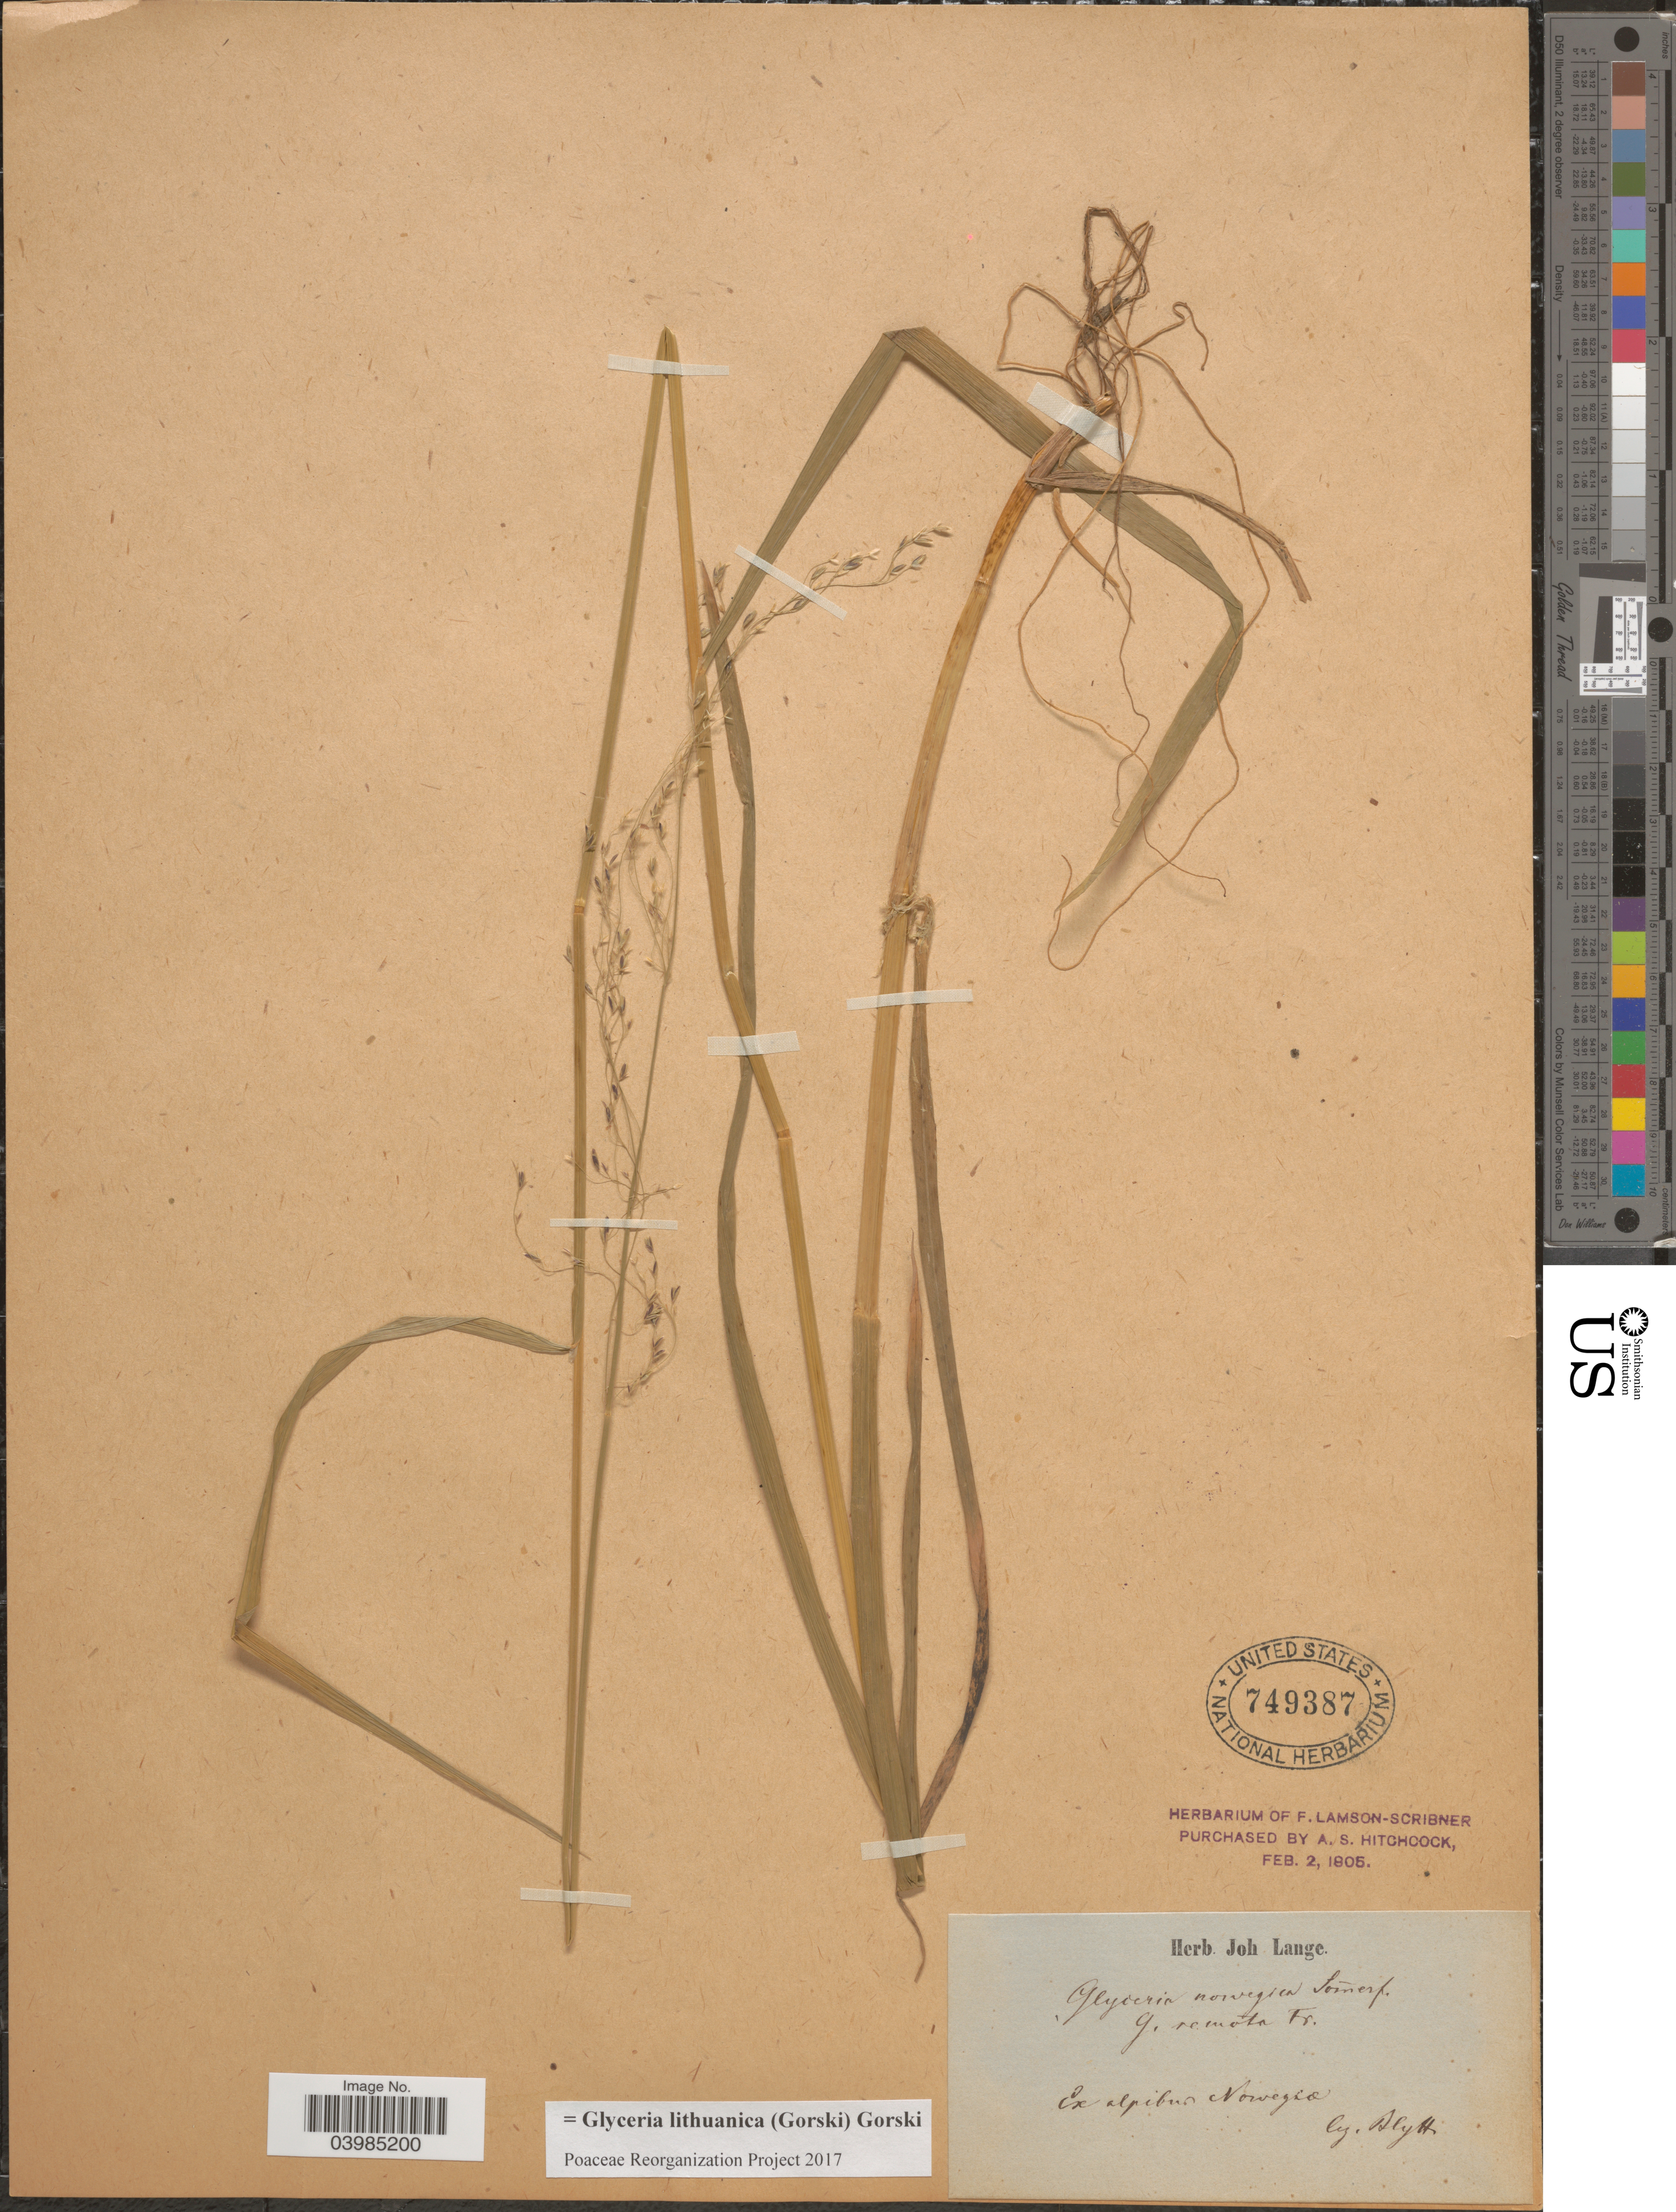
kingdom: Plantae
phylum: Tracheophyta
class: Liliopsida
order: Poales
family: Poaceae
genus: Glyceria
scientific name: Glyceria lithuanica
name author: (Gorski) Gorski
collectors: Blytt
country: Norway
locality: Ex alpibus Norwegia.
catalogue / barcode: US 749387